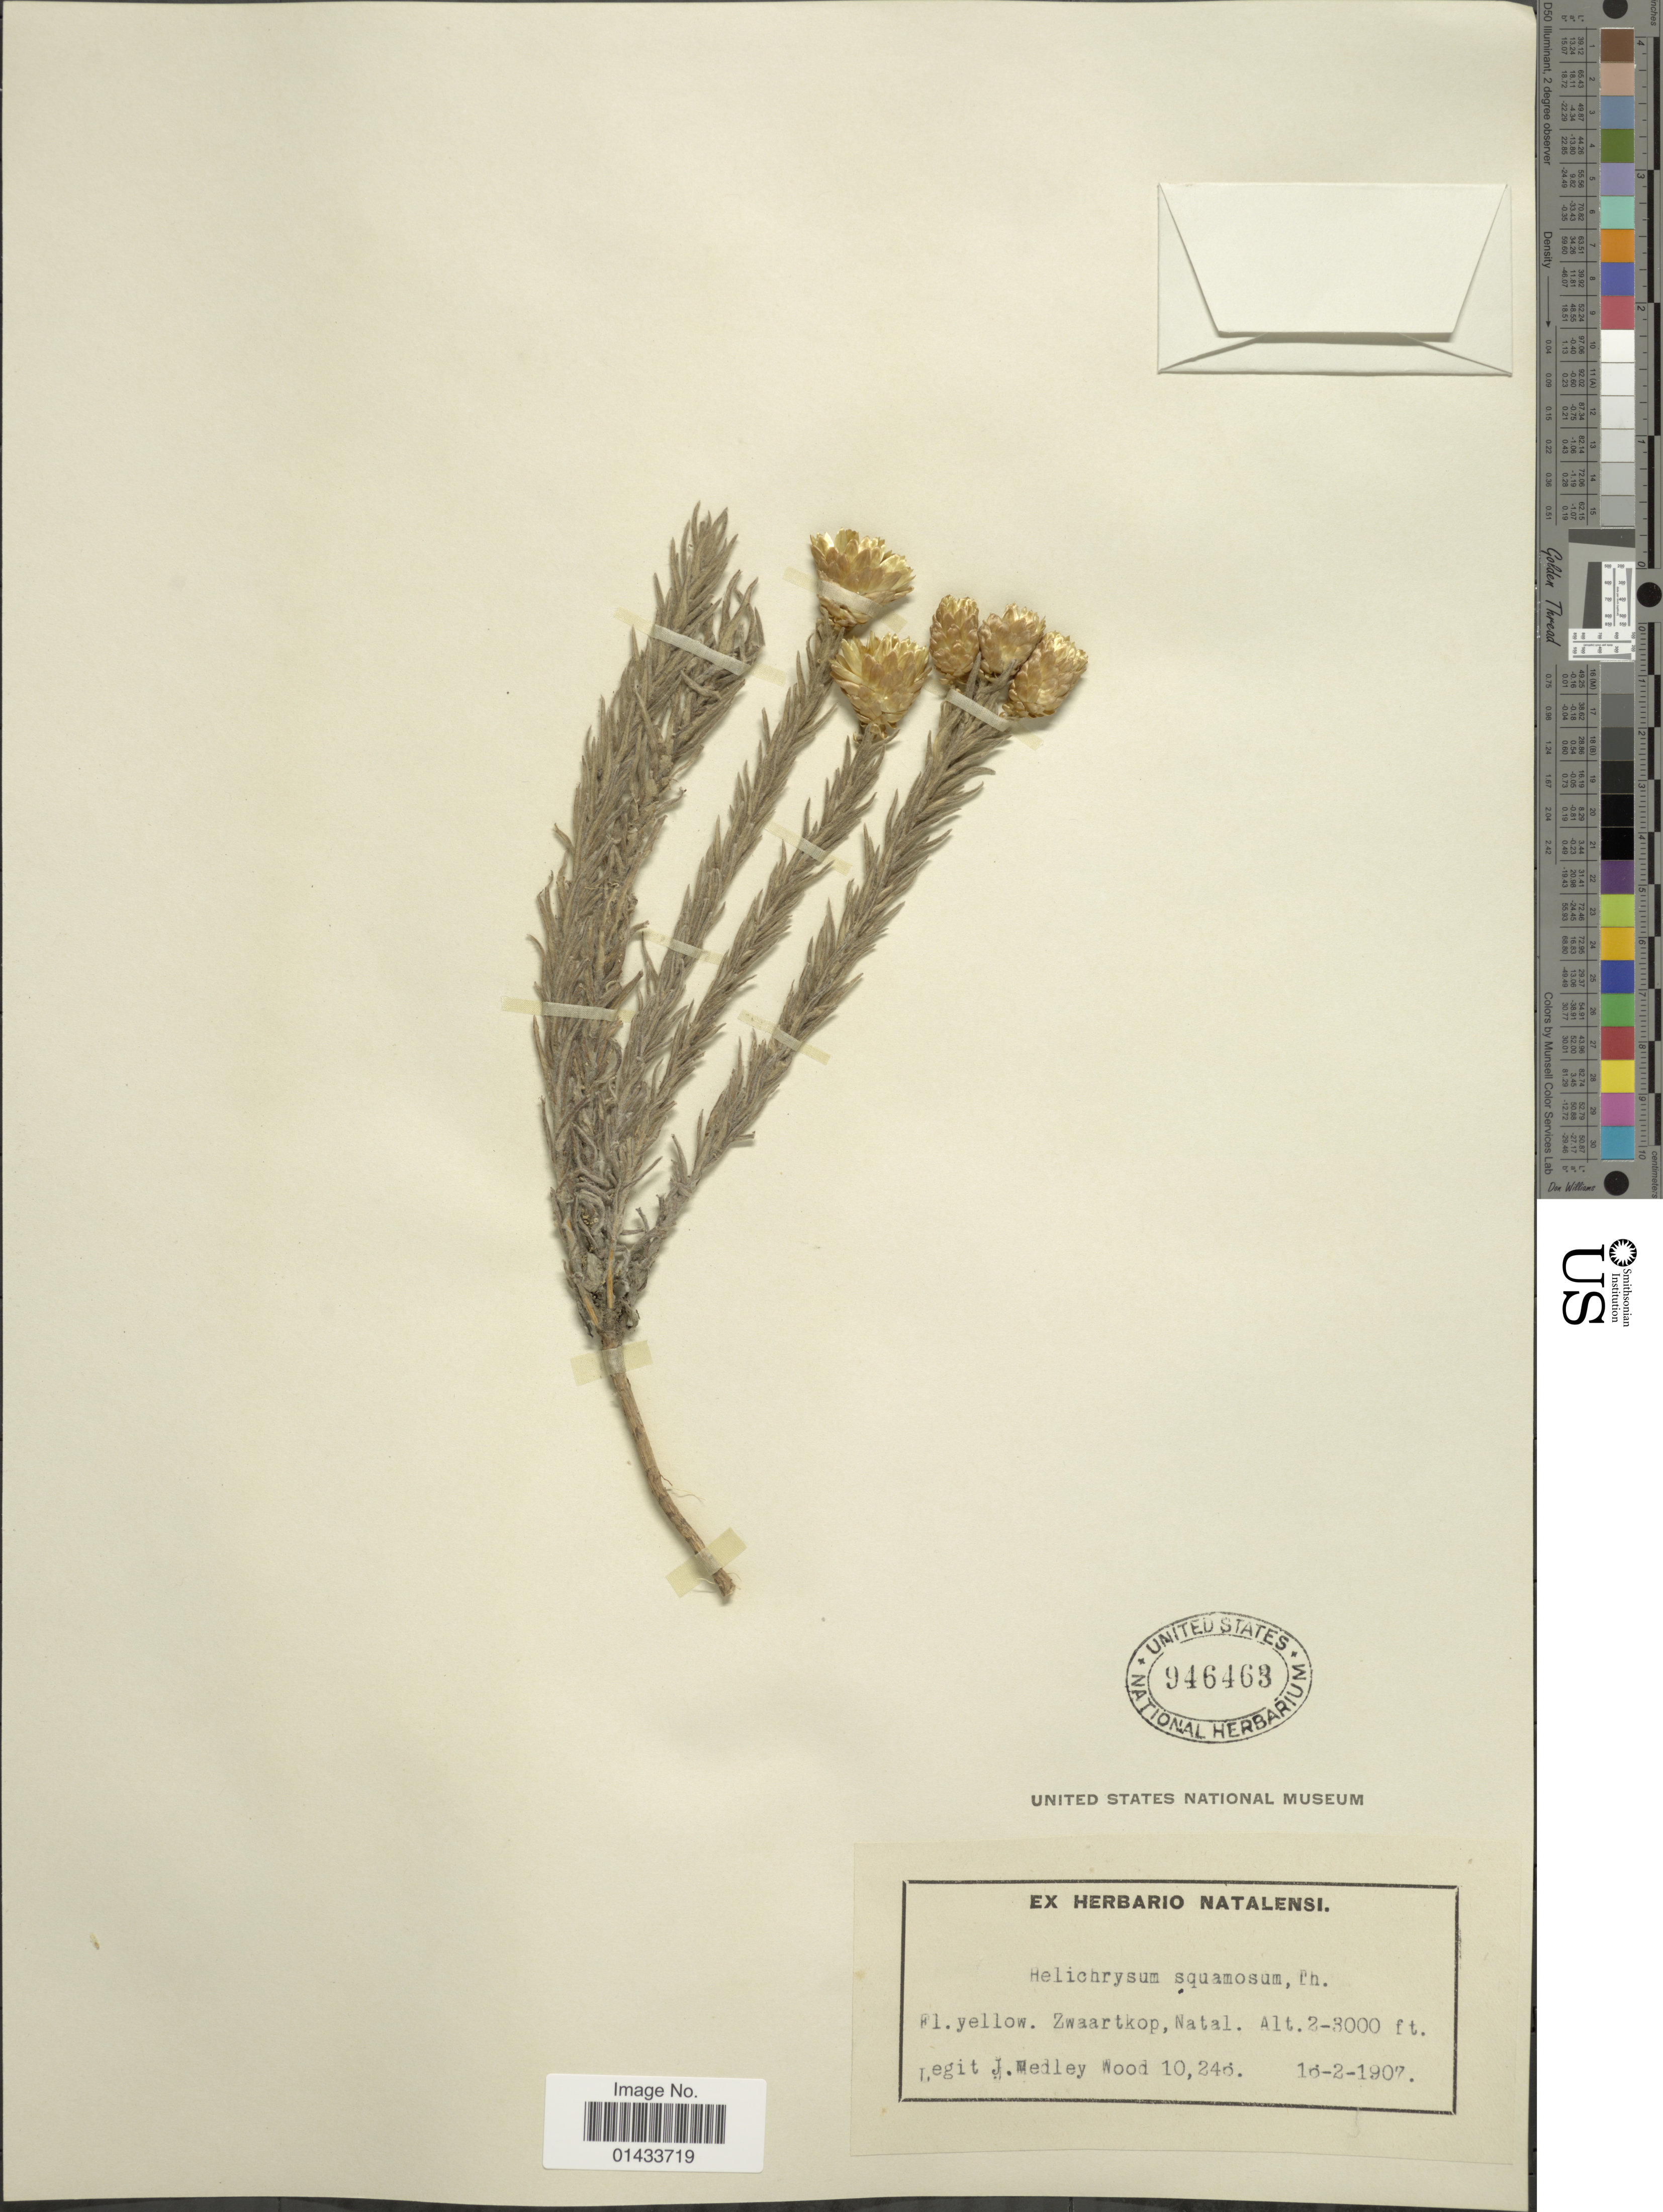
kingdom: Plantae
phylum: Tracheophyta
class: Magnoliopsida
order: Asterales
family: Asteraceae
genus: Helichrysum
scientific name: Helichrysum squamosum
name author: Thunb.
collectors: J. M. Wood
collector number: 10246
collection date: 1907-02-16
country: South Africa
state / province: KwaZulu-Natal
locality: Fl yellow Zwaartkop, Natal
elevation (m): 610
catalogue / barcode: US 946463